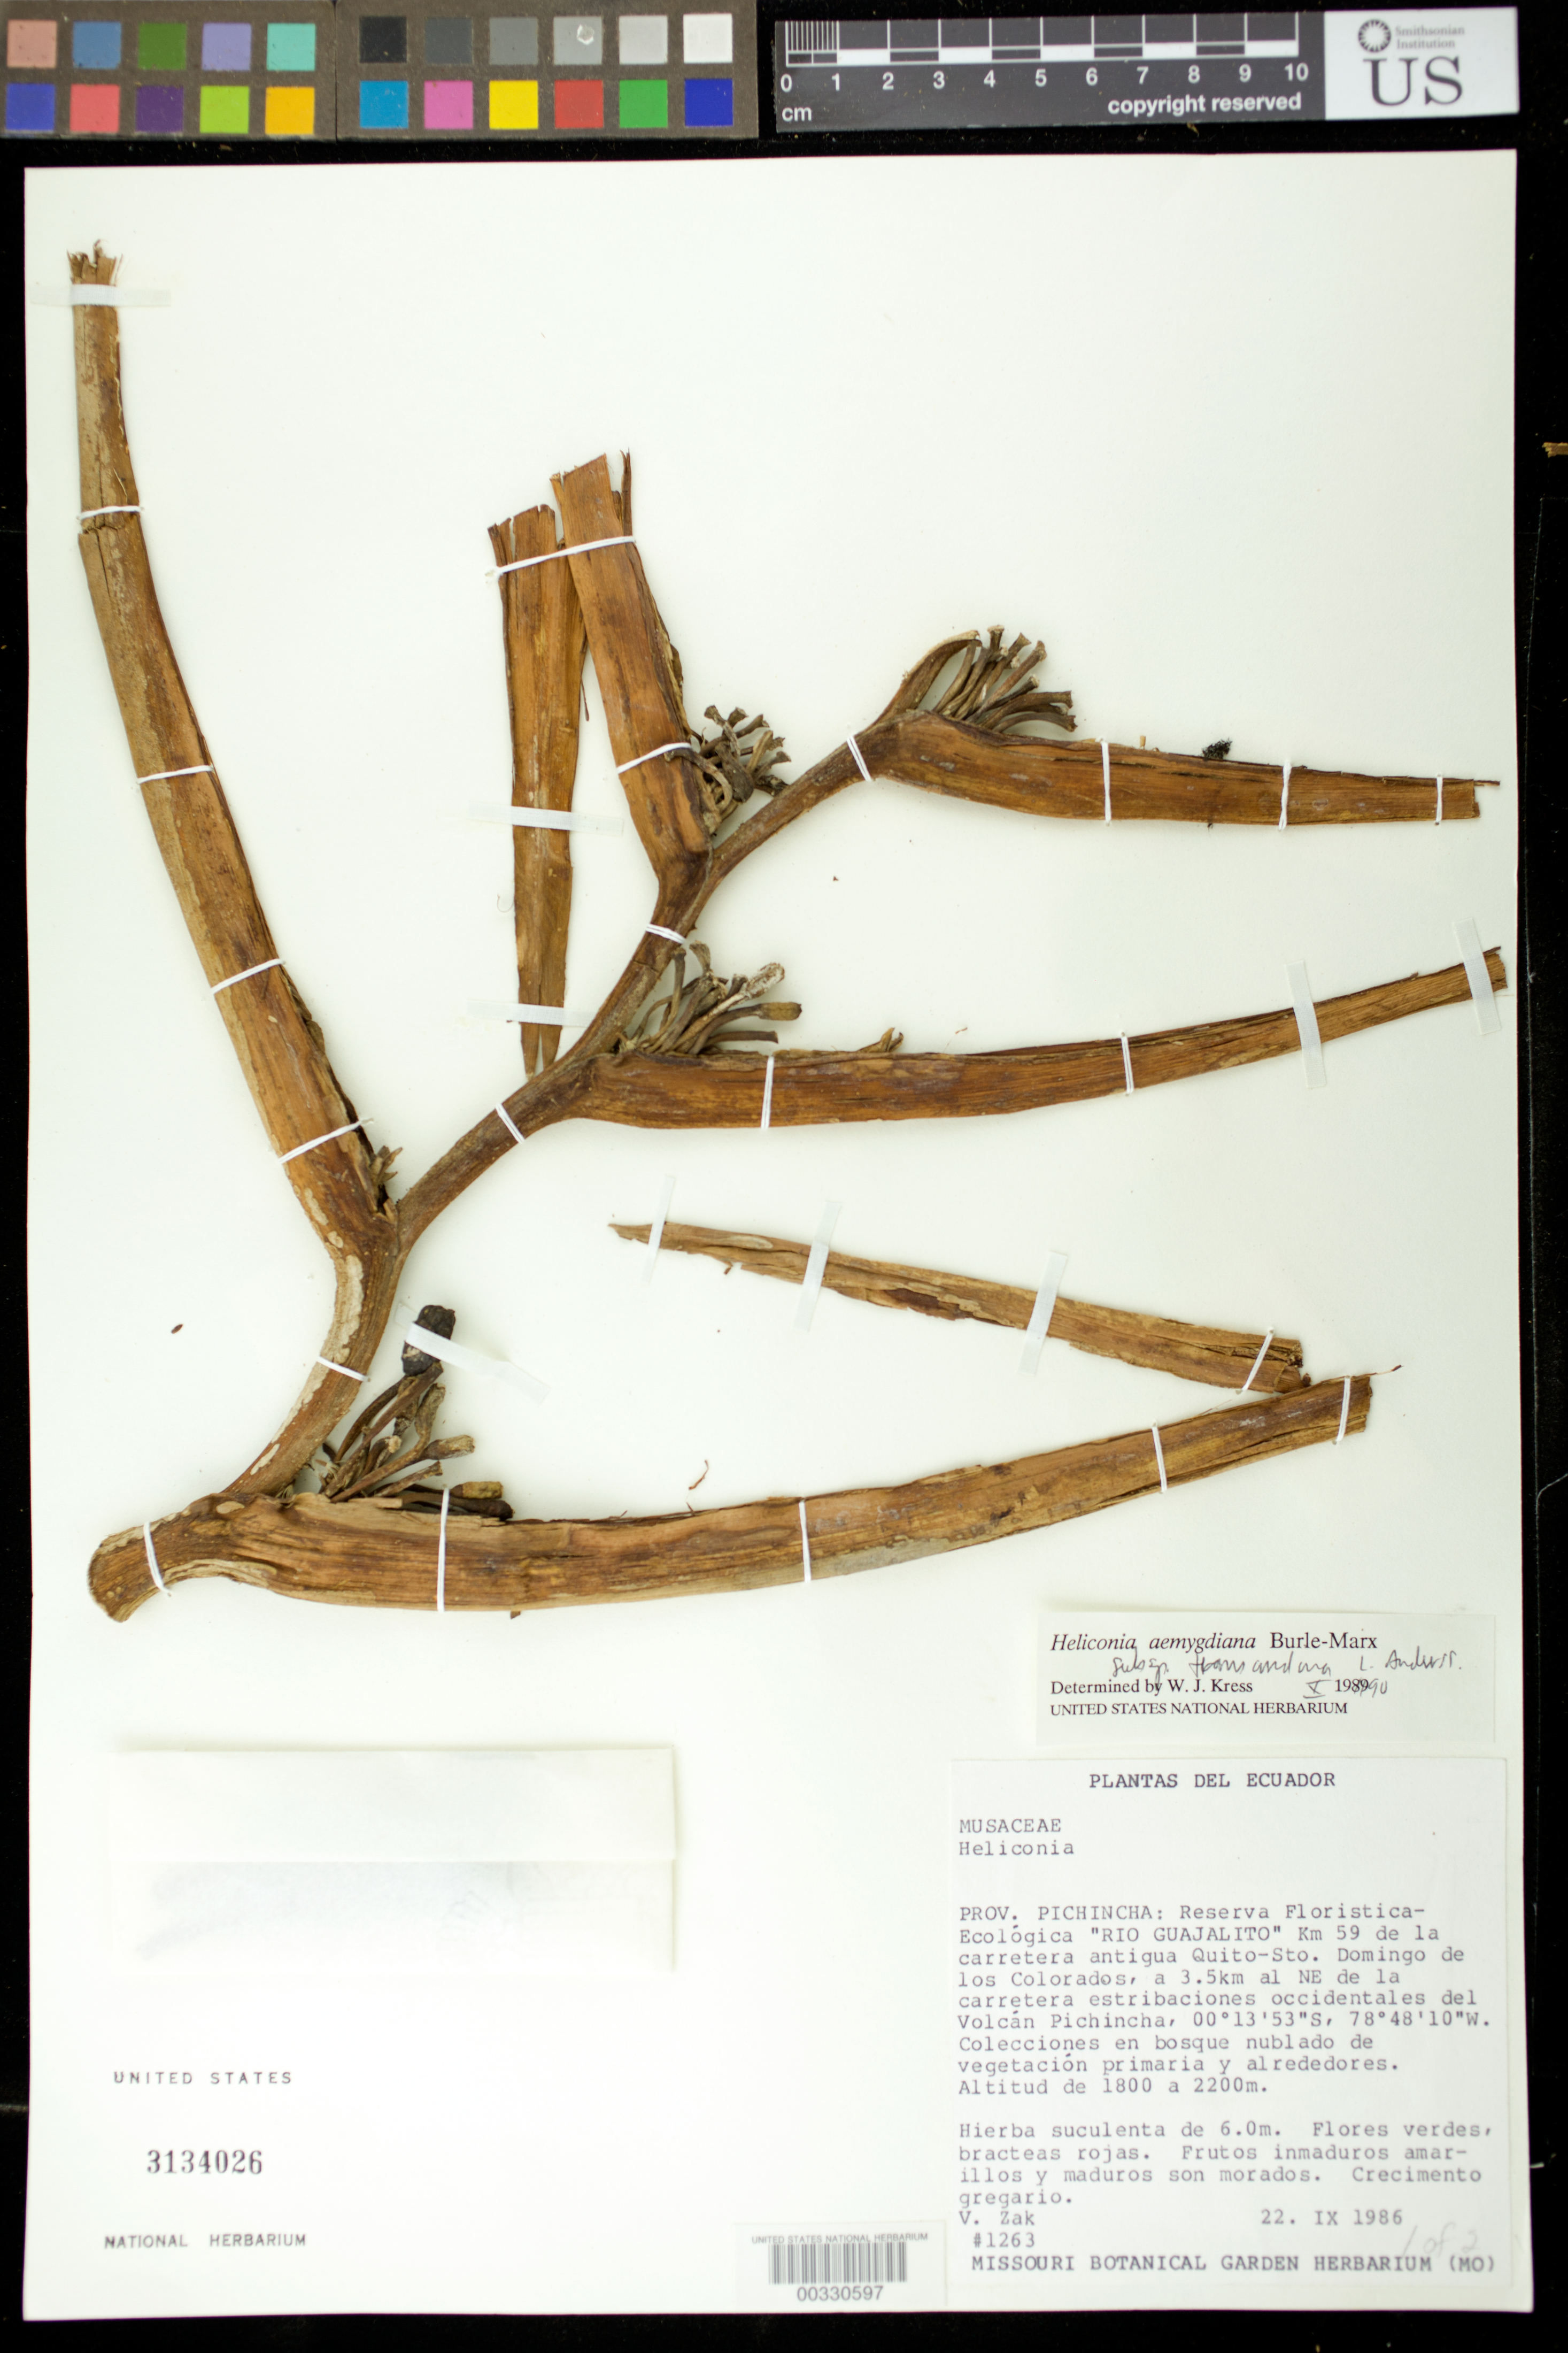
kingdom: Plantae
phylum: Tracheophyta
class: Liliopsida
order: Zingiberales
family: Heliconiaceae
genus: Heliconia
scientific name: Heliconia aemygdiana subsp. transandina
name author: L. Andersson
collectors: V. Zak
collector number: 1263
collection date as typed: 22 Sep 1986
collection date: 1986-09-22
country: Ecuador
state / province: Pichincha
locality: Reserva floristica-ecologica "Rio guajalito" km 59 of old quito-sto. domingo de los Colorados highway, ...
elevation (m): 1800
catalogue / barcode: US 3134026